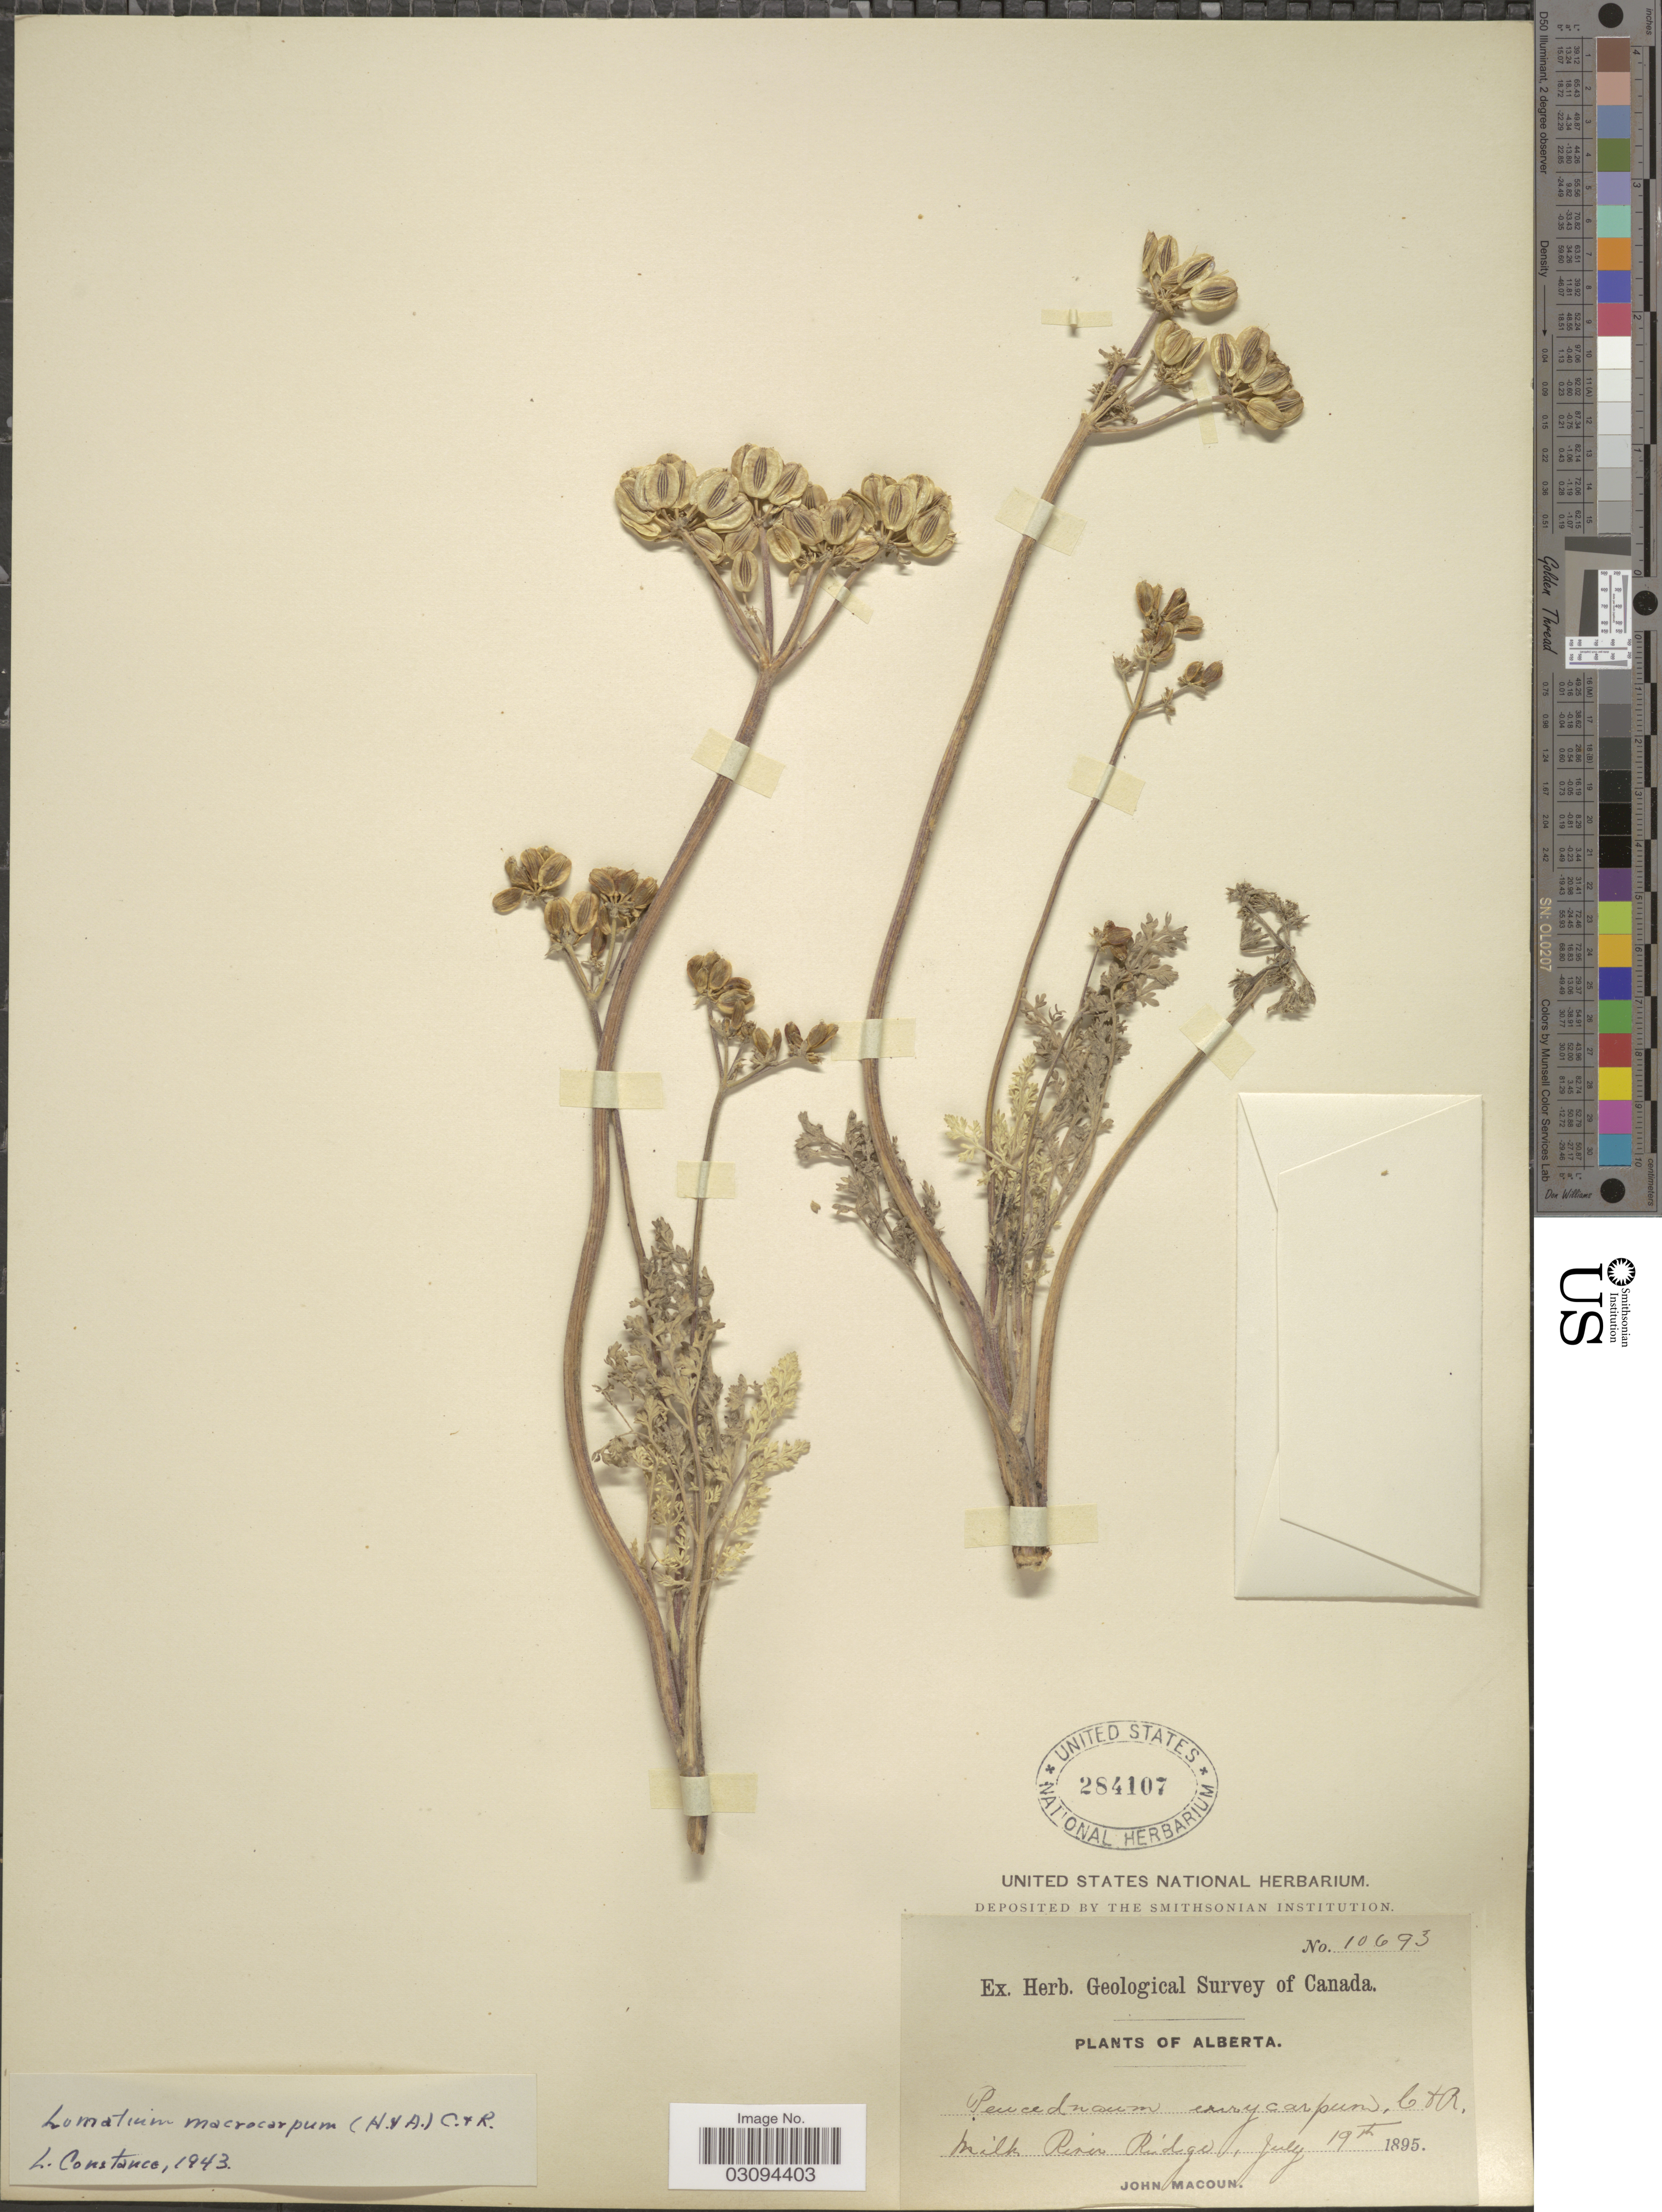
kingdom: Plantae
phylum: Tracheophyta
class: Magnoliopsida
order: Apiales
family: Apiaceae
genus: Lomatium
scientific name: Lomatium macrocarpum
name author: (Hook. et al.) J.M. Coult. & Rose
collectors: J. Macoun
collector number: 10693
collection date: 1895-07-19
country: Canada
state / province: Alberta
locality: Milk River Ridge.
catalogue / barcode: US 284107